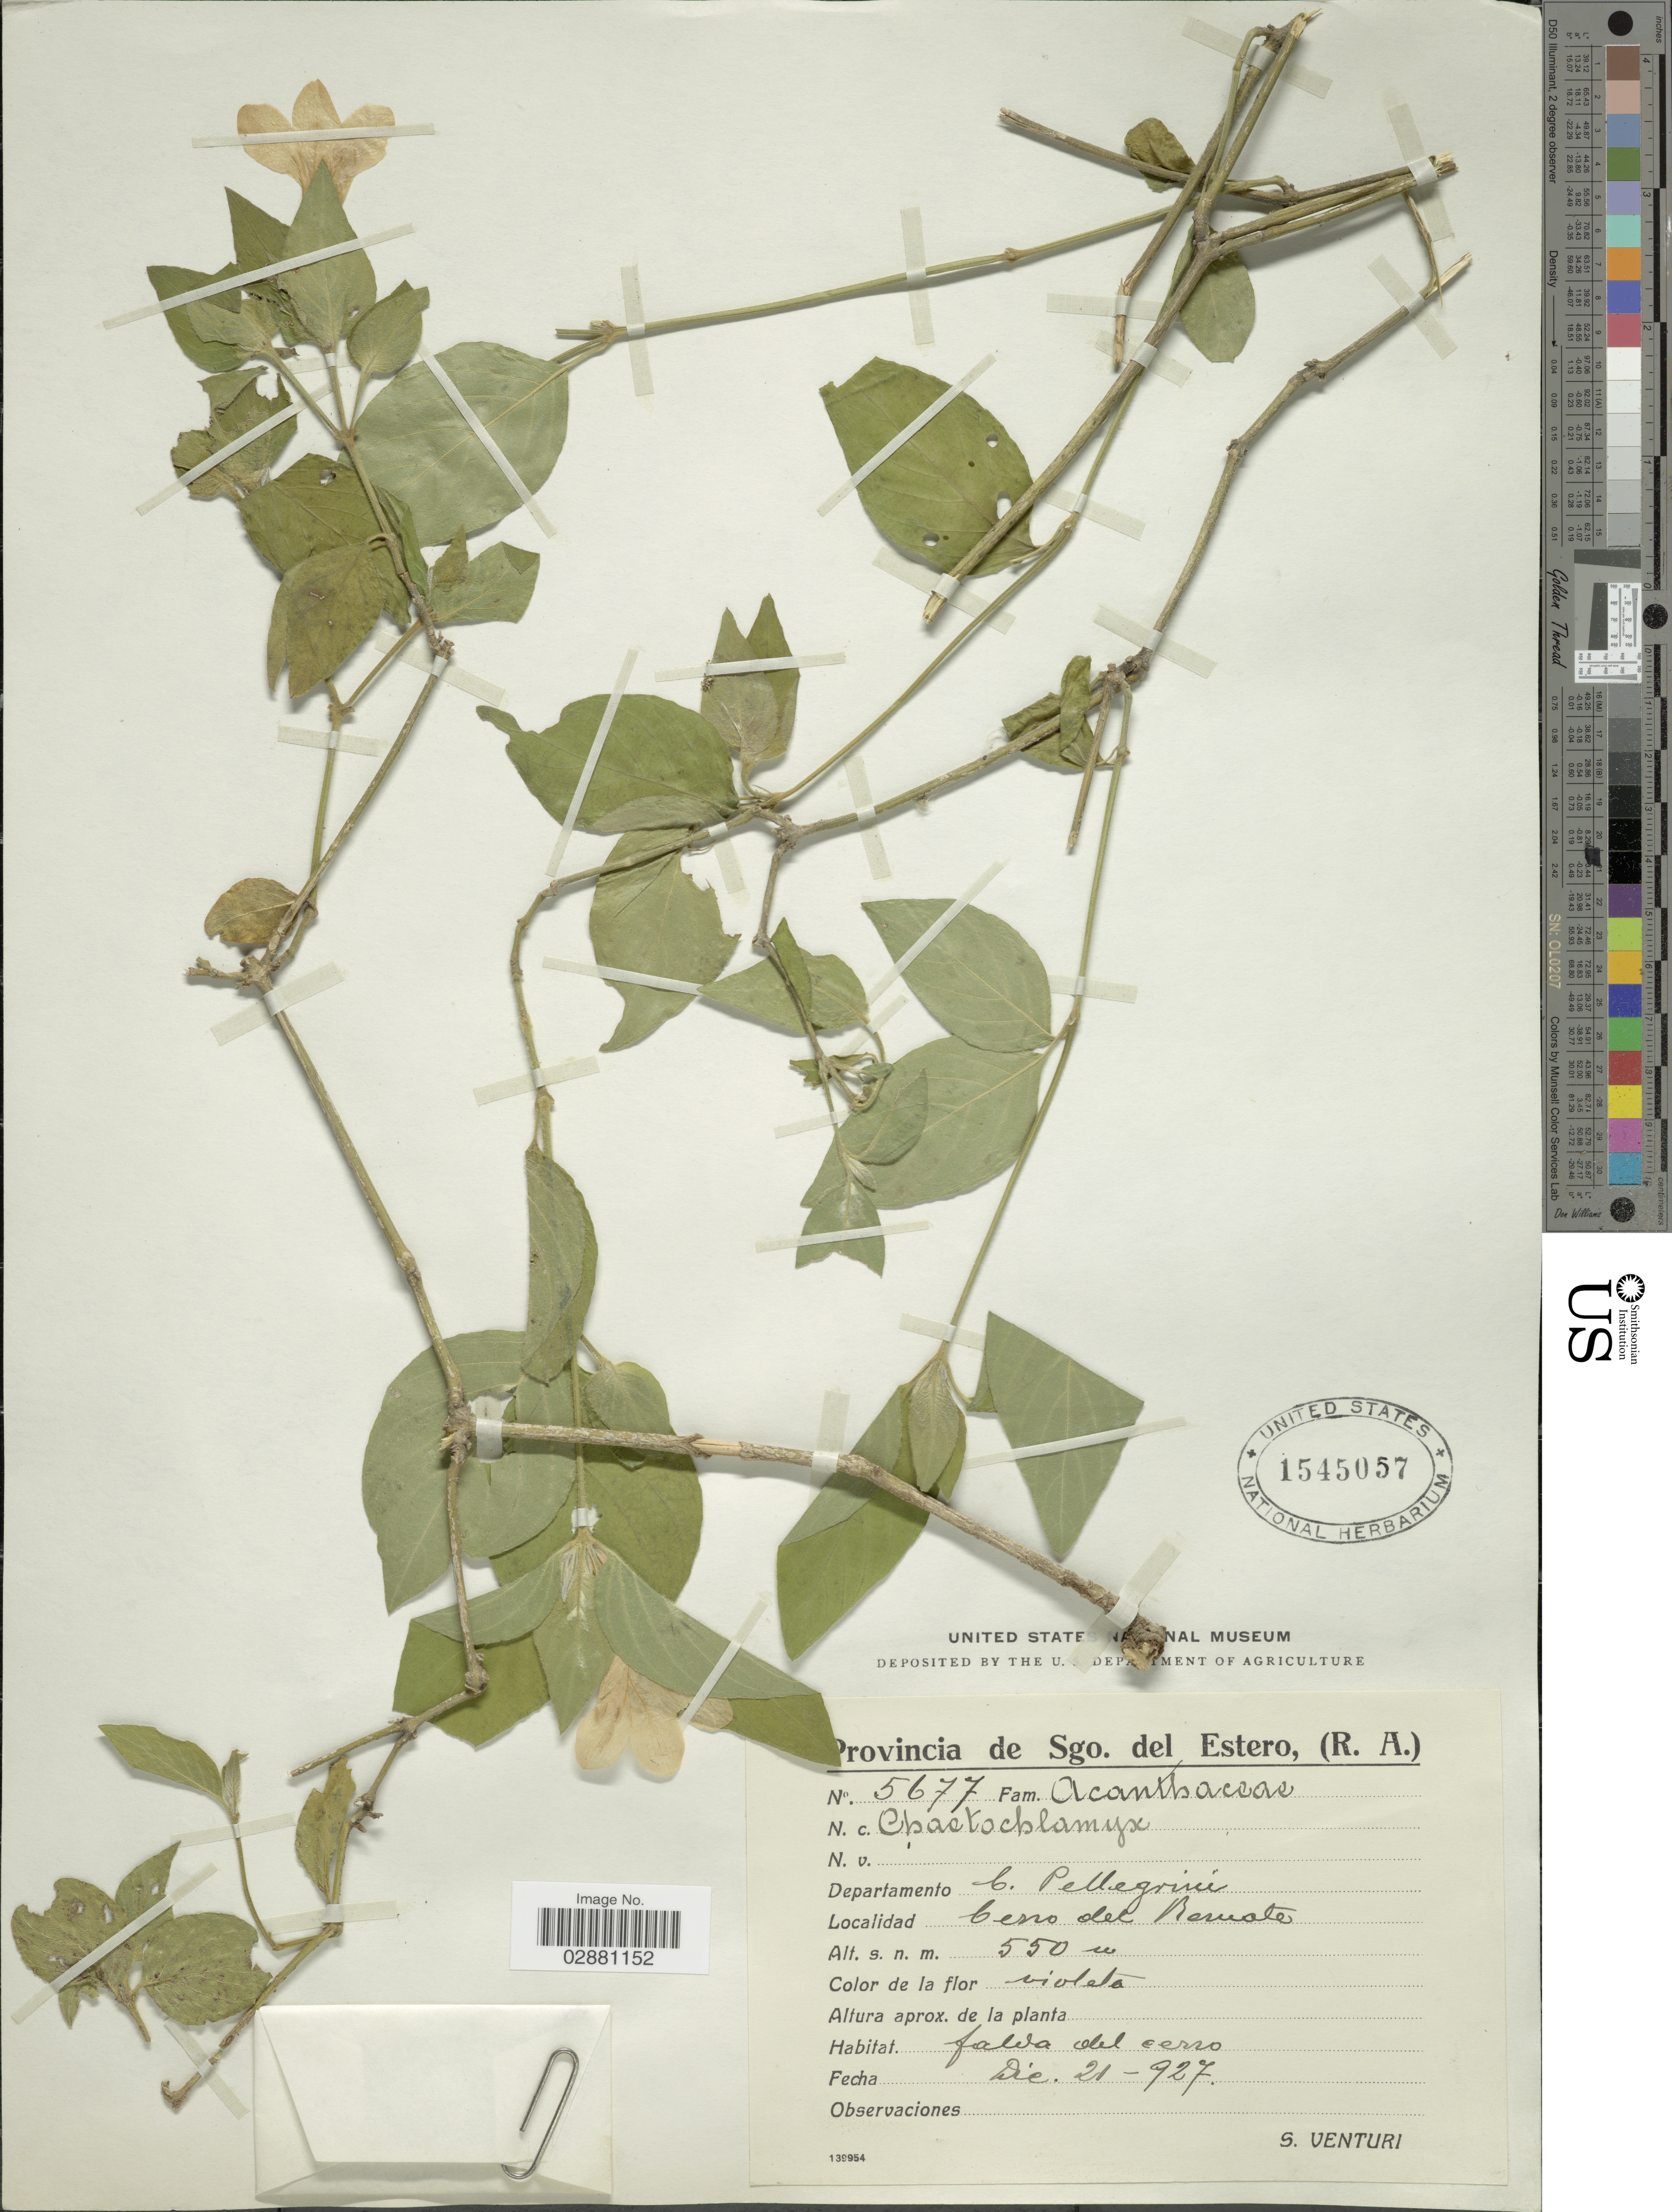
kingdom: Plantae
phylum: Tracheophyta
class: Magnoliopsida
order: Lamiales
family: Acanthaceae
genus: Justicia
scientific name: Justicia thunbergioides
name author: (Lindau) Leonard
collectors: S. Venturi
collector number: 5677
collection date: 1927-12-21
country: Argentina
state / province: Santiago del Estero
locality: Provincia de Sgo. del Estero, (R.A.). Departamento C. Pellegrini. Cerro del Bermate.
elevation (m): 550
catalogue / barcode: US 1545057